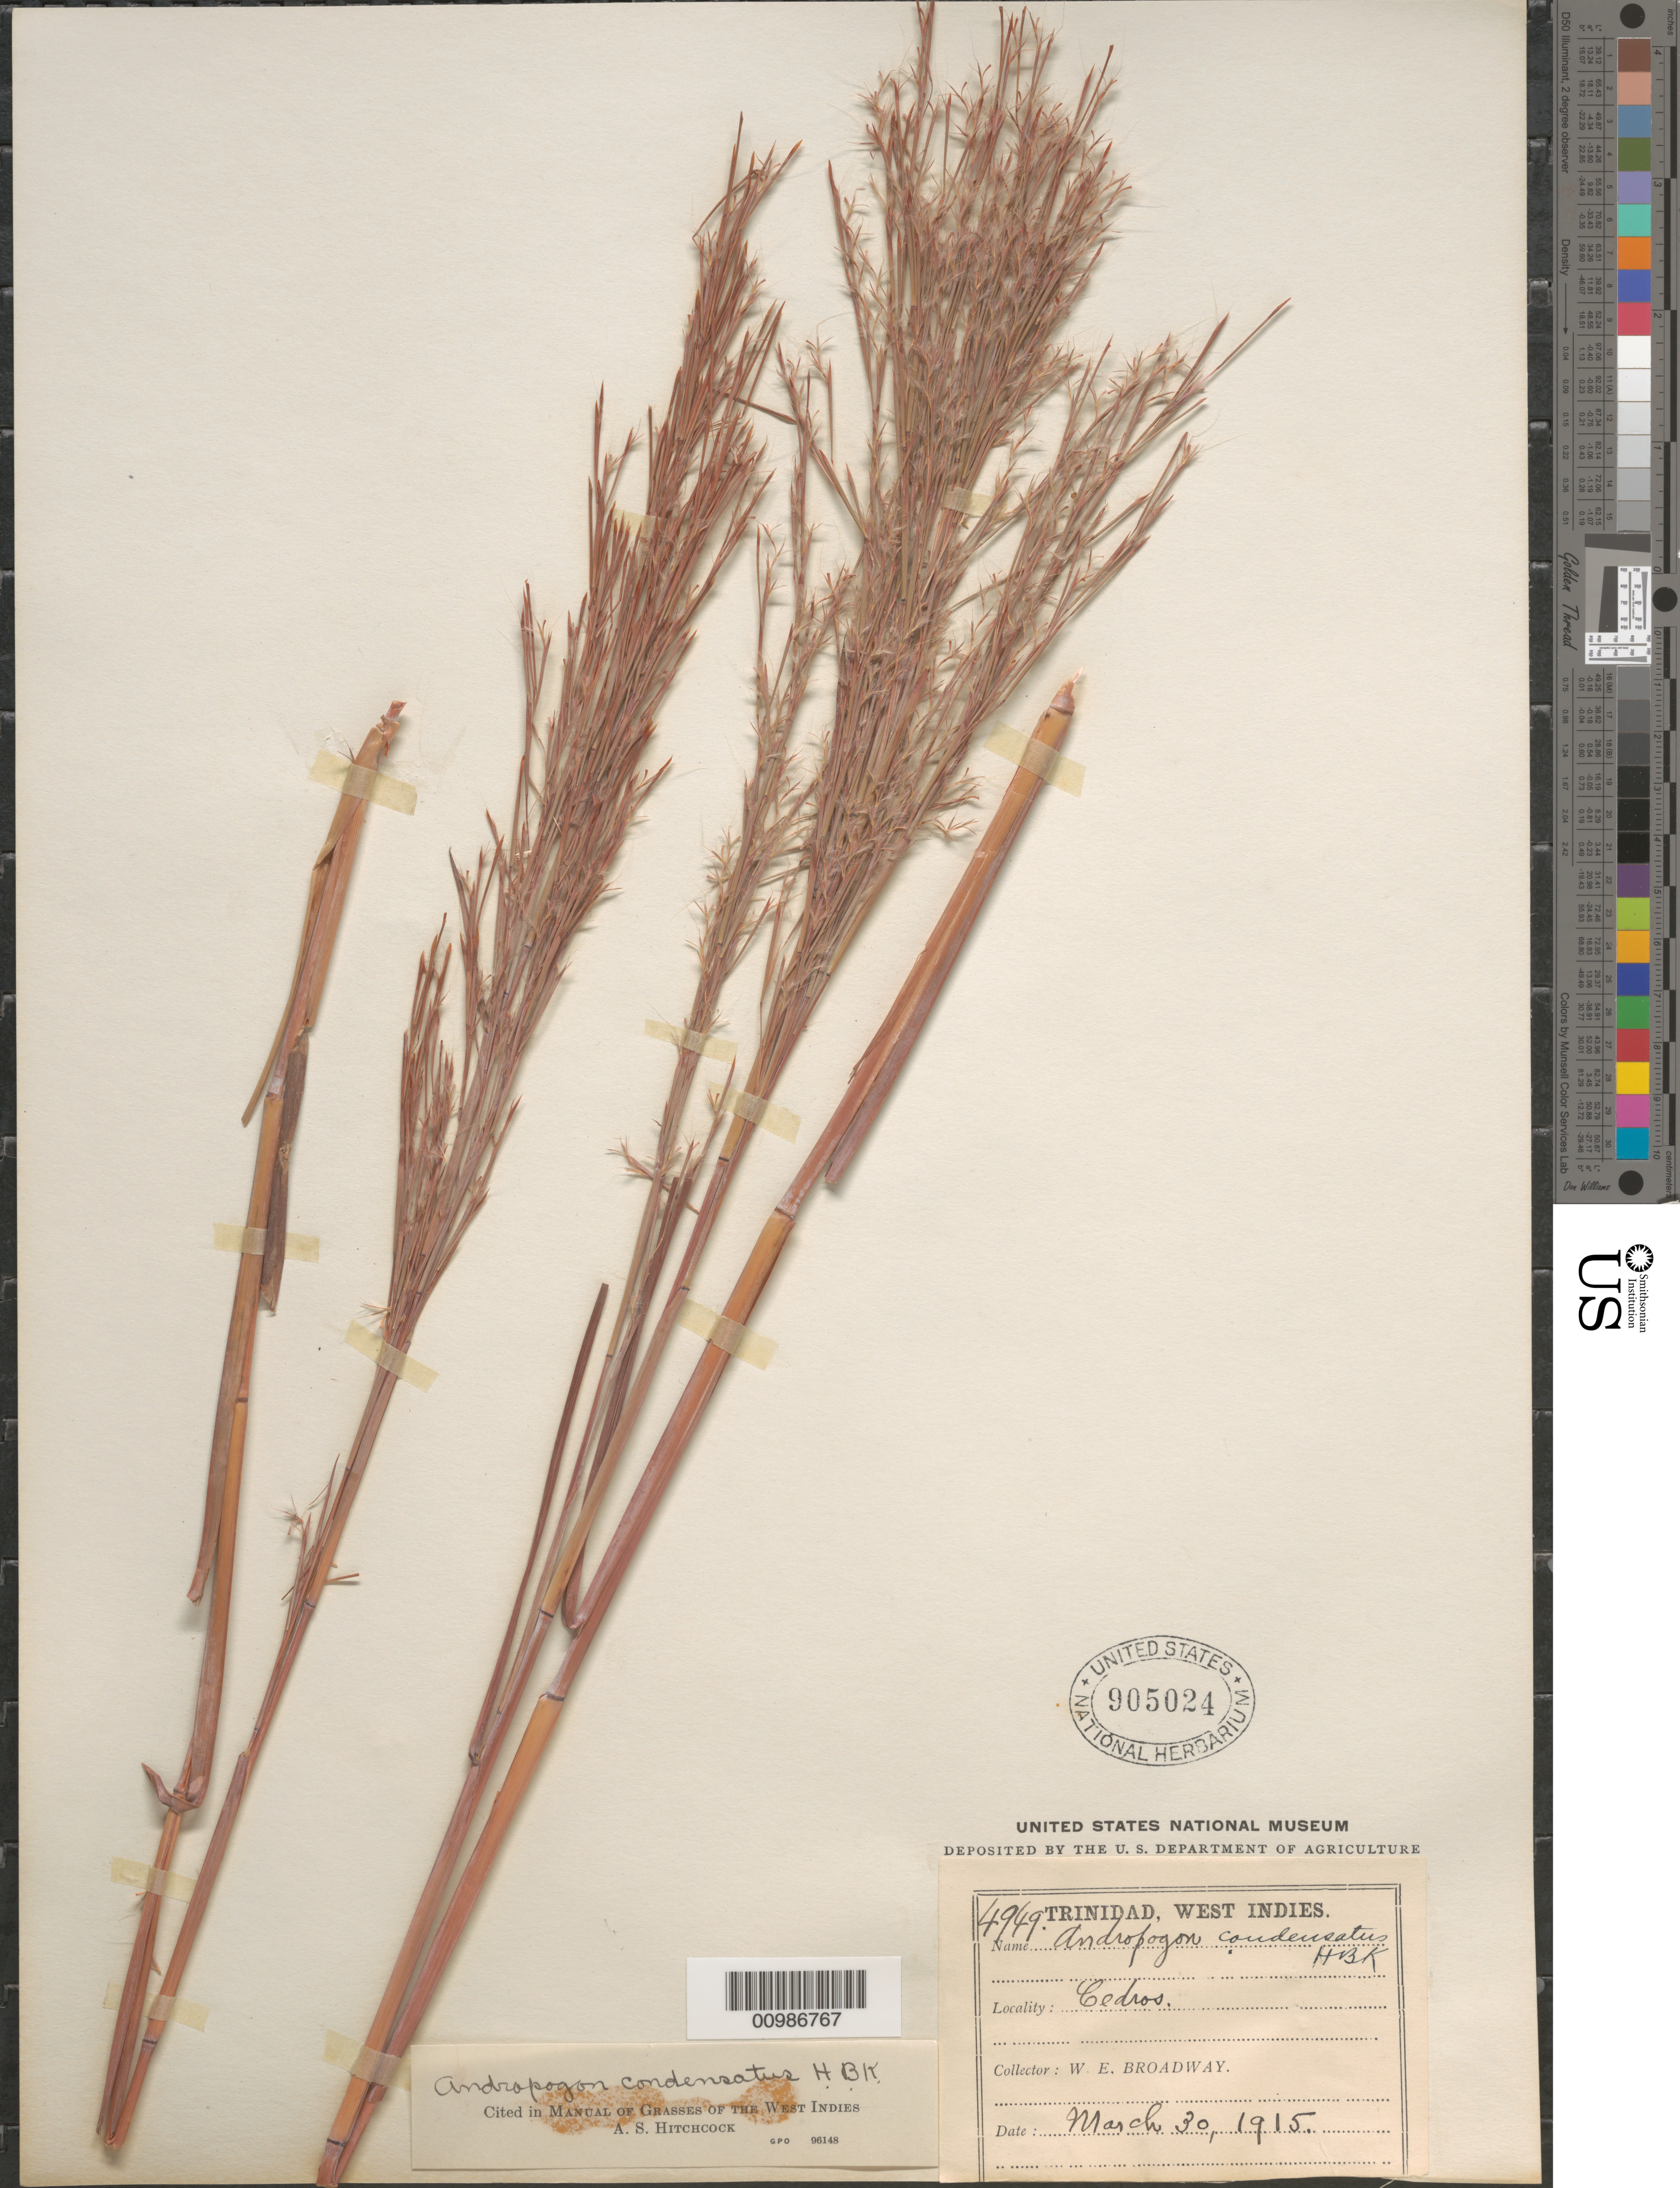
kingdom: Plantae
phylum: Tracheophyta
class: Liliopsida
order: Poales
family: Poaceae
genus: Andropogon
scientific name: Andropogon condensatus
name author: Kunth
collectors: W. E. Broadway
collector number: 4949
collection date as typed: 30 Mar 1915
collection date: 1915-03-30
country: Trinidad and Tobago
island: Trinidad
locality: City: Cedros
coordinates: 0 N, 0 E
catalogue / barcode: US 905024